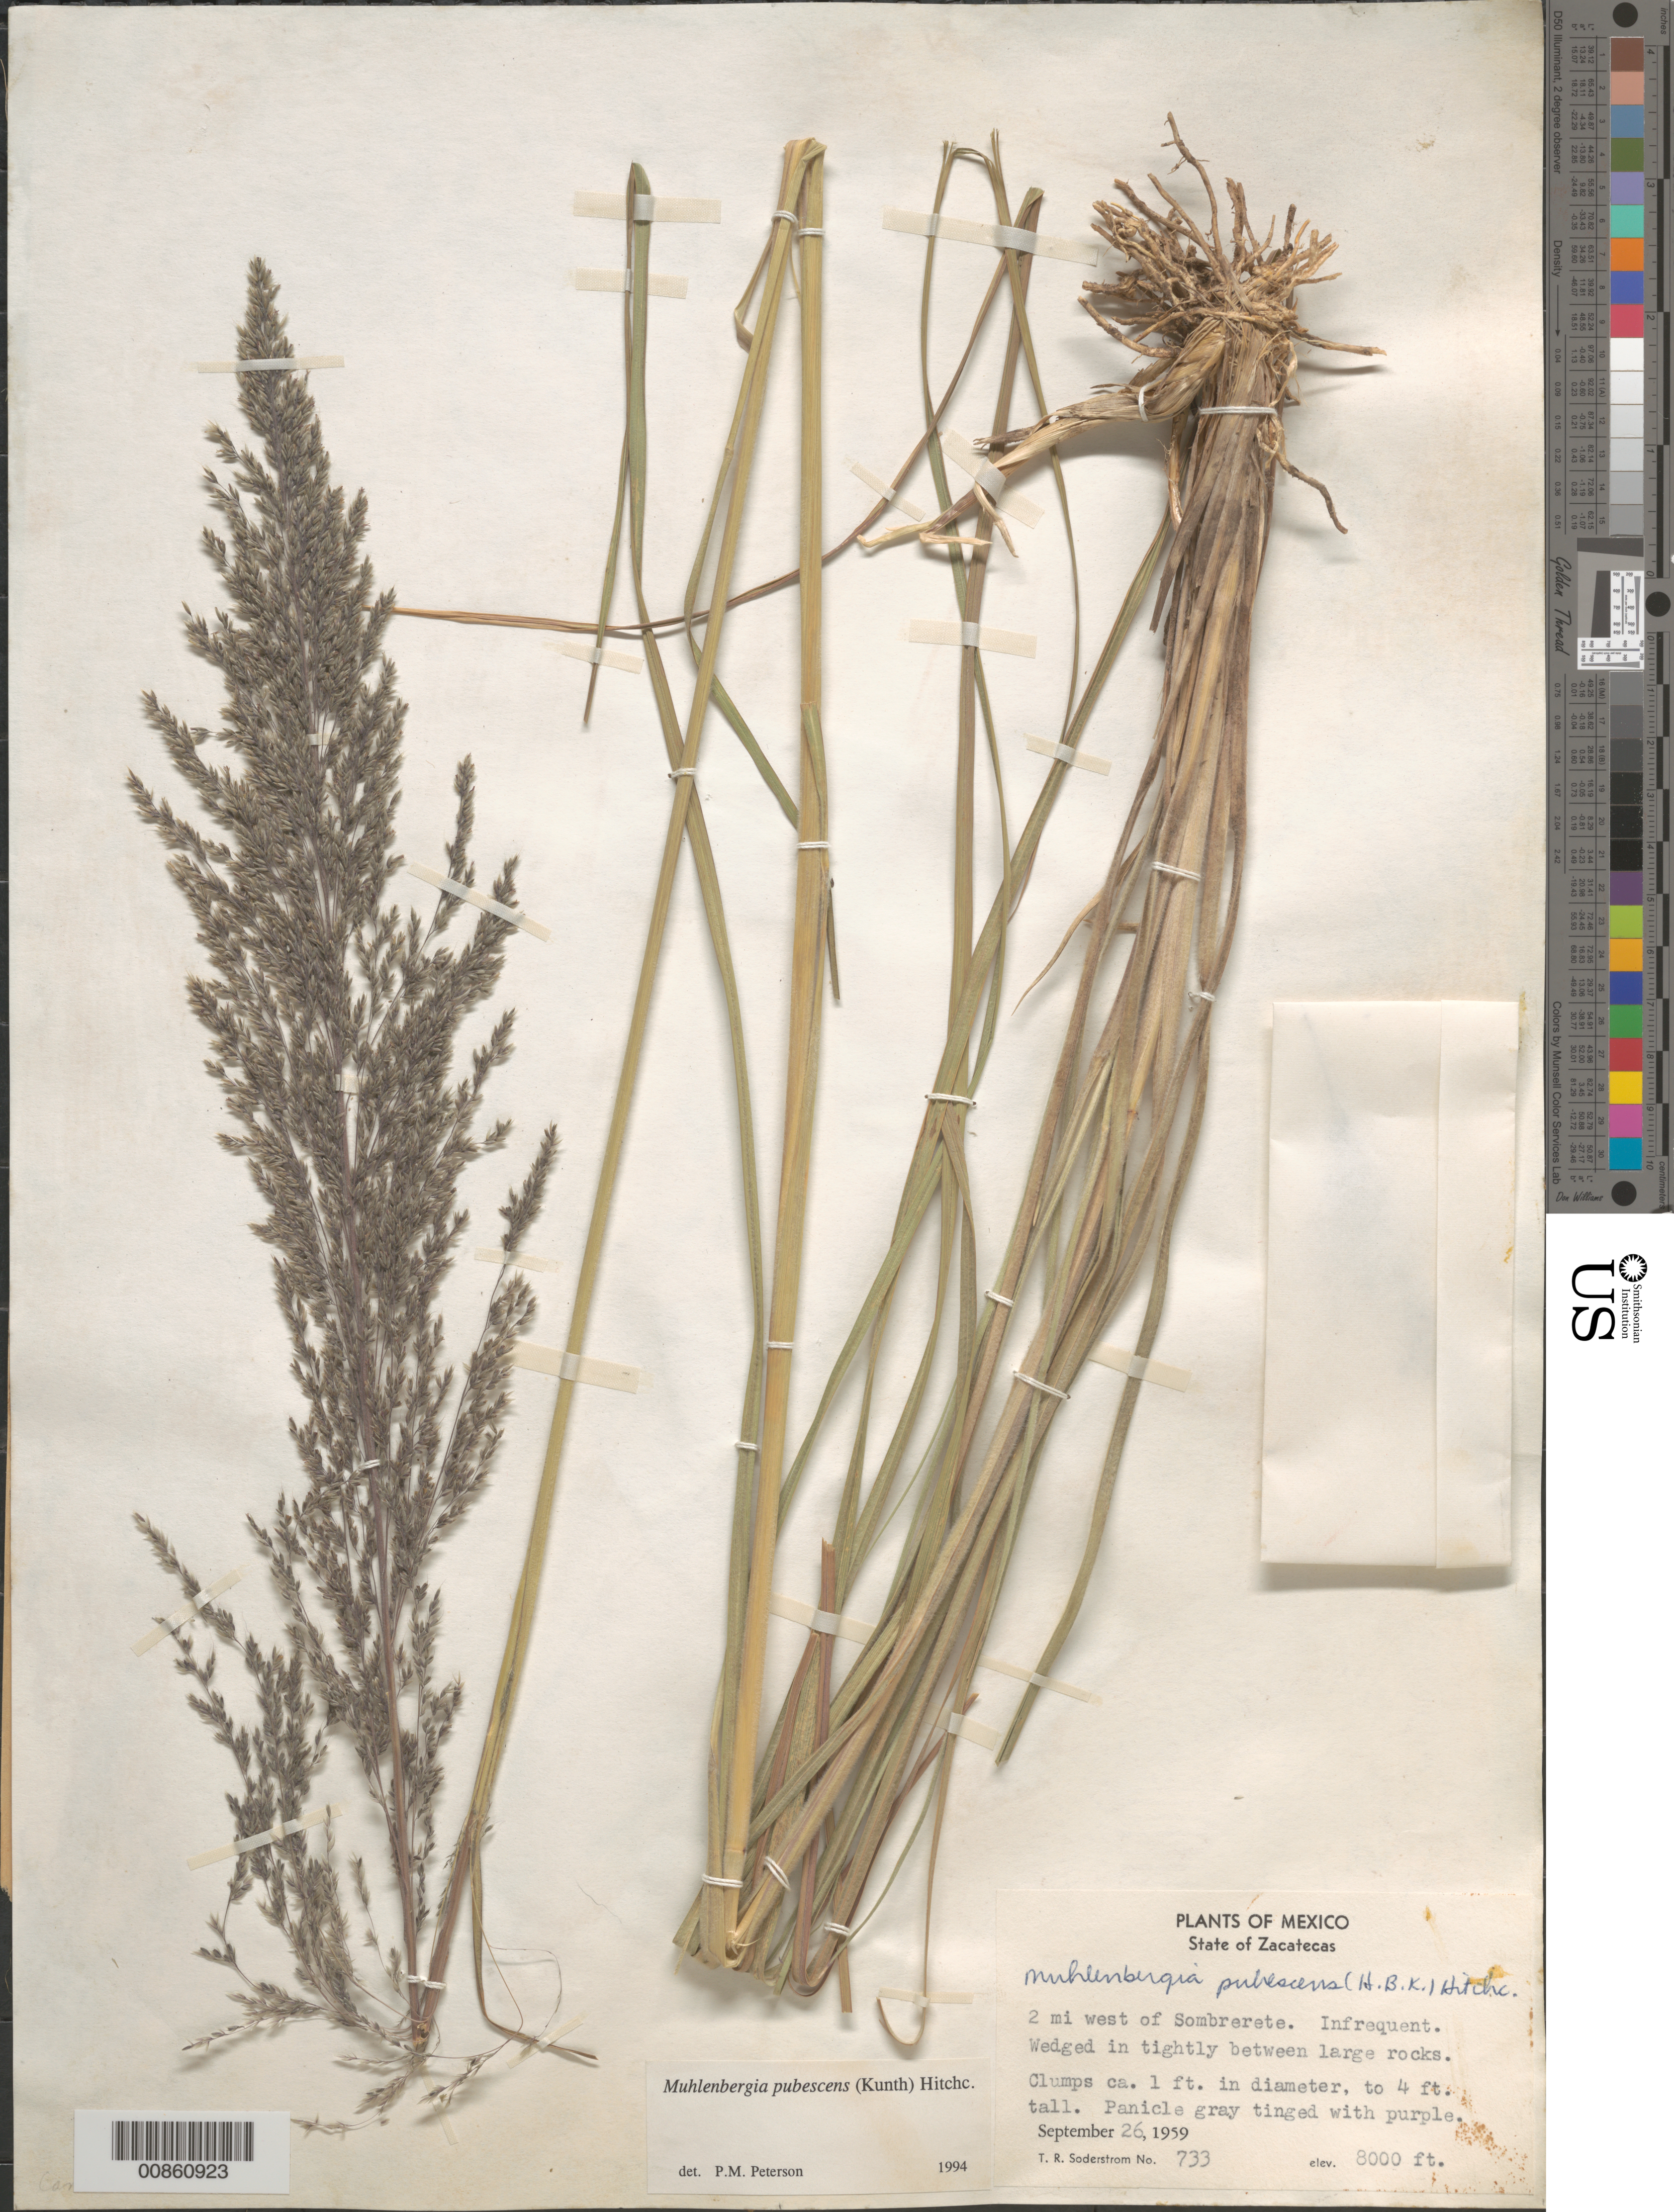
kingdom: Plantae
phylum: Tracheophyta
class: Liliopsida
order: Poales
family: Poaceae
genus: Muhlenbergia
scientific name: Muhlenbergia pubescens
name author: (Kunth) Hitchc.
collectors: T. R. Soderstrom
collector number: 733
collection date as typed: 26 Sep 1959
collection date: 1959-09-26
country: Mexico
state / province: Zacatecas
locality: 2 mi W of Sombrerete, Zac.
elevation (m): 2438